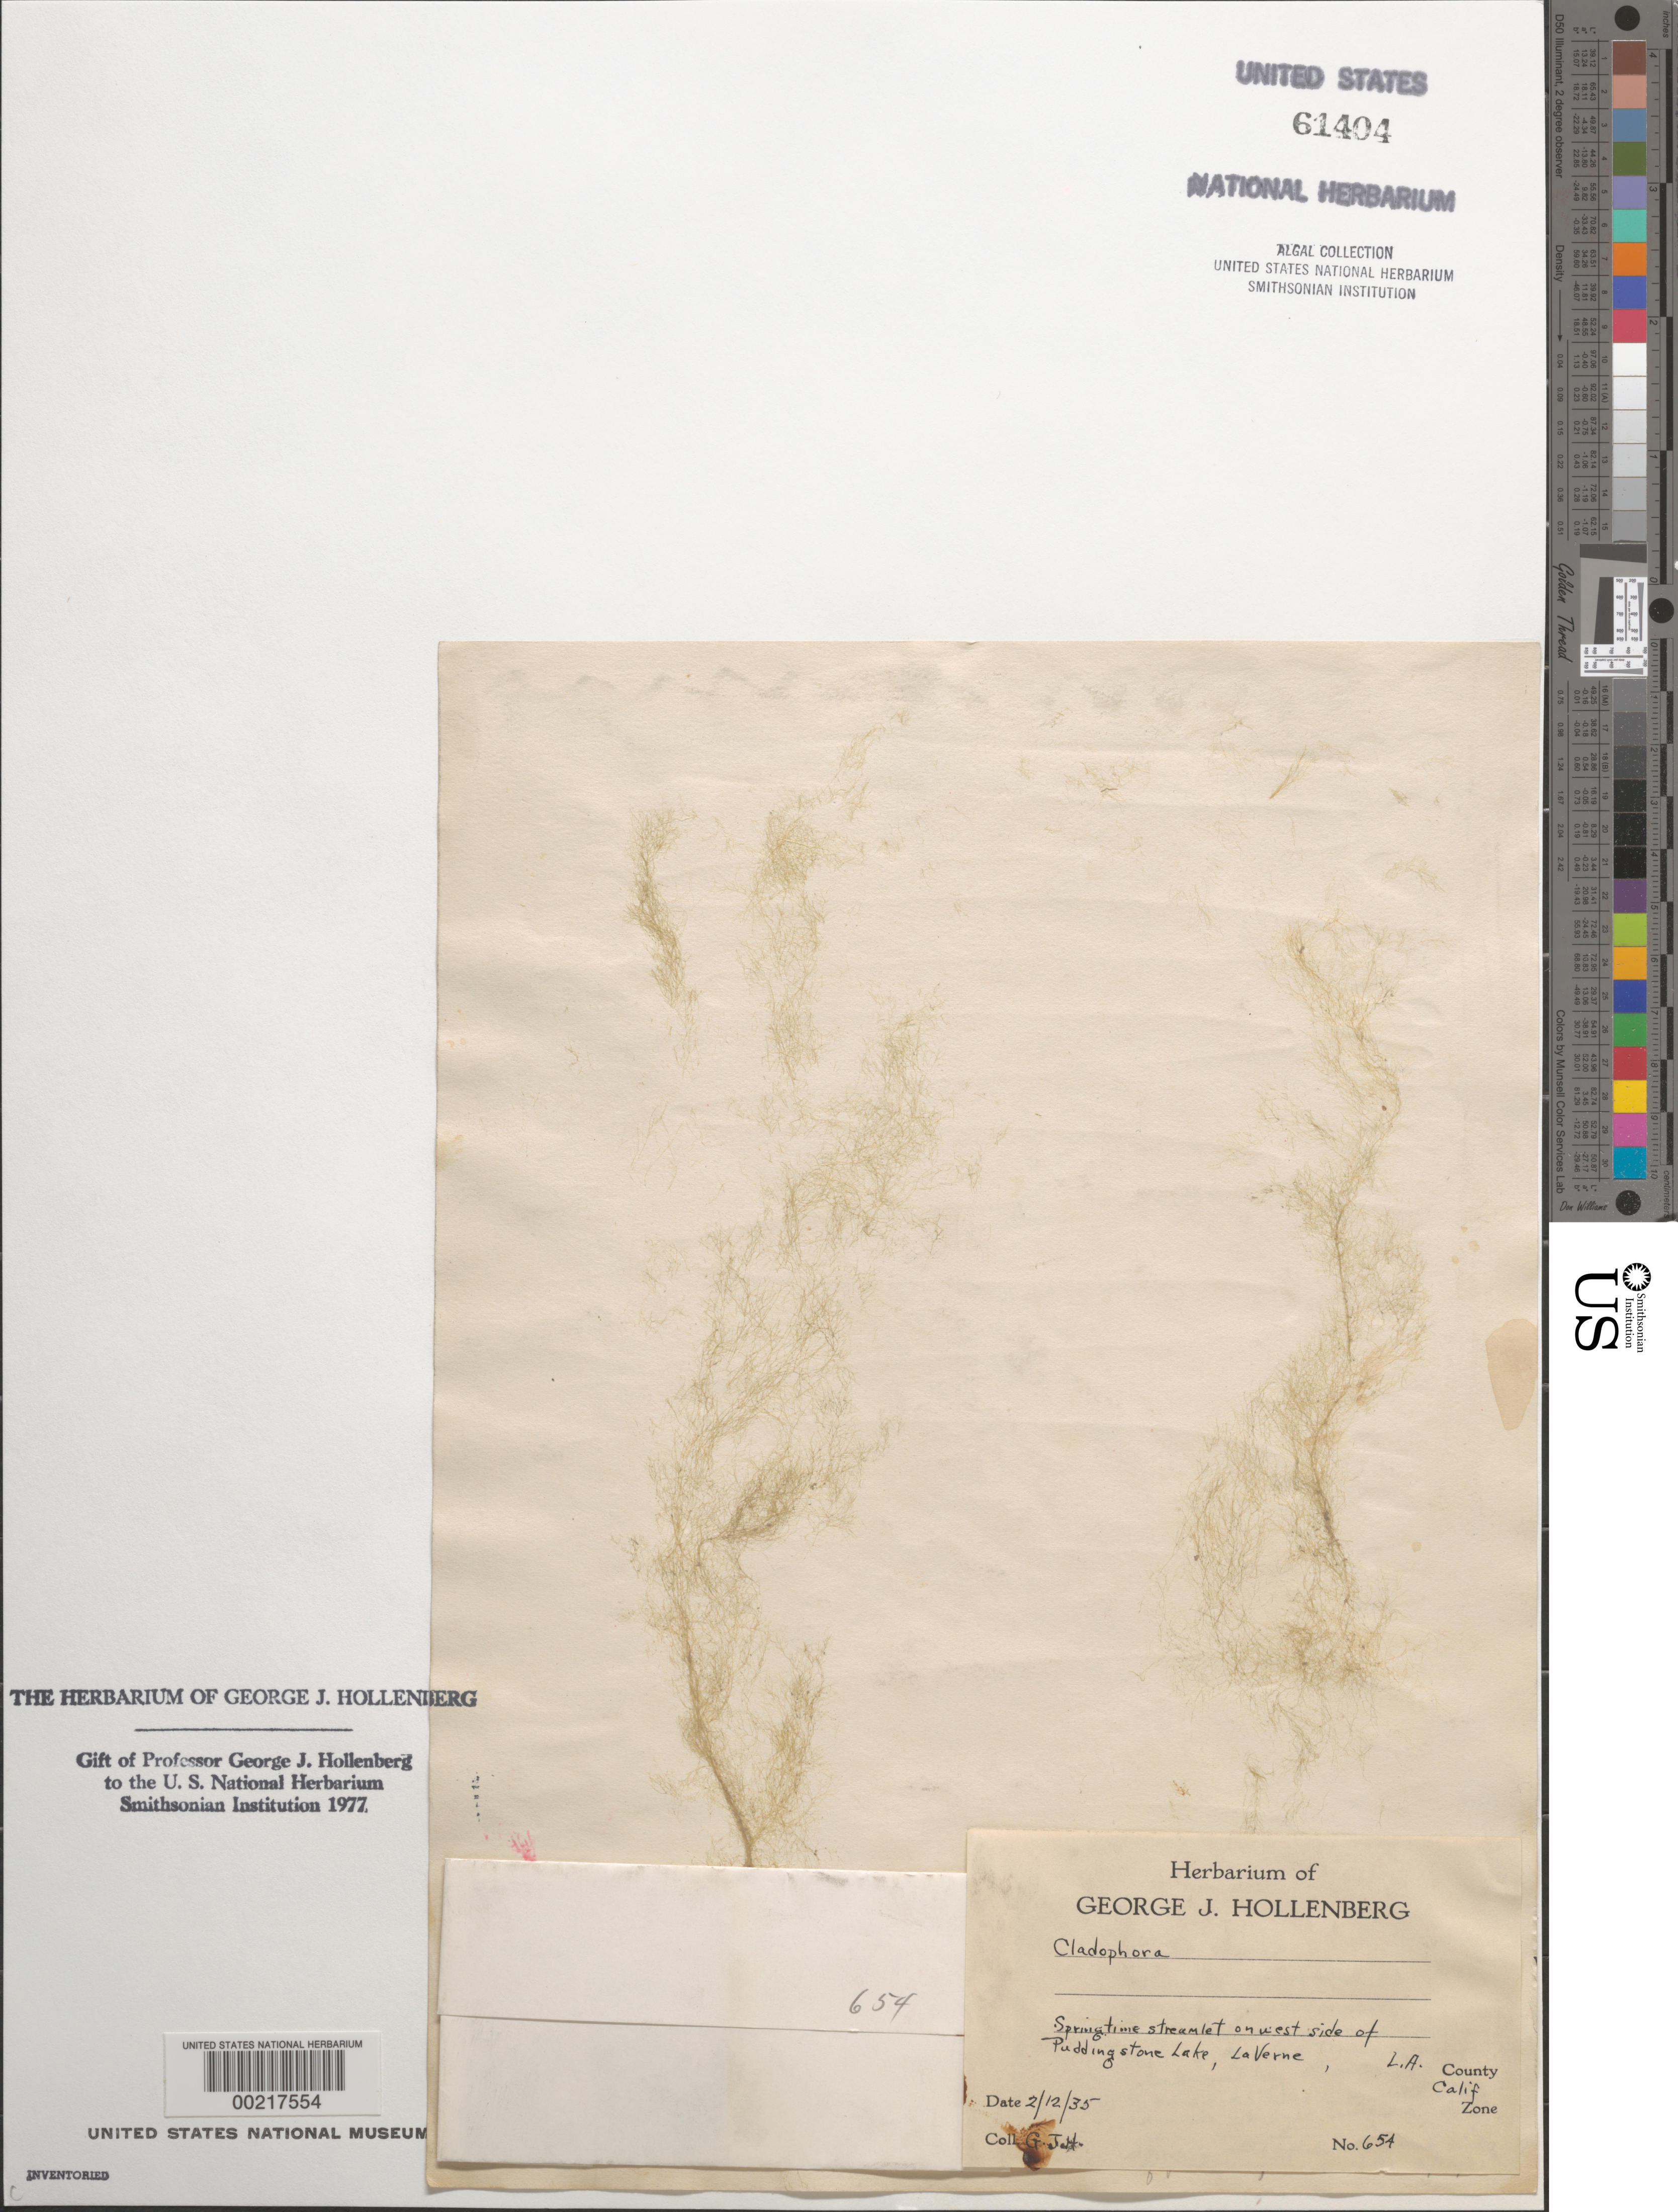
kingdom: Plantae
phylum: Chlorophyta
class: Ulvophyceae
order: Cladophorales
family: Cladophoraceae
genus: Cladophora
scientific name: Cladophora sp.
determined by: Hollenberg, George J.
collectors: G. Hollenberg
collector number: GJH 654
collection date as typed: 12 Feb 1935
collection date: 1935-02-12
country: United States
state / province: California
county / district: Los Angeles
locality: Puddingstone Lake, La Verne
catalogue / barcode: US 61404